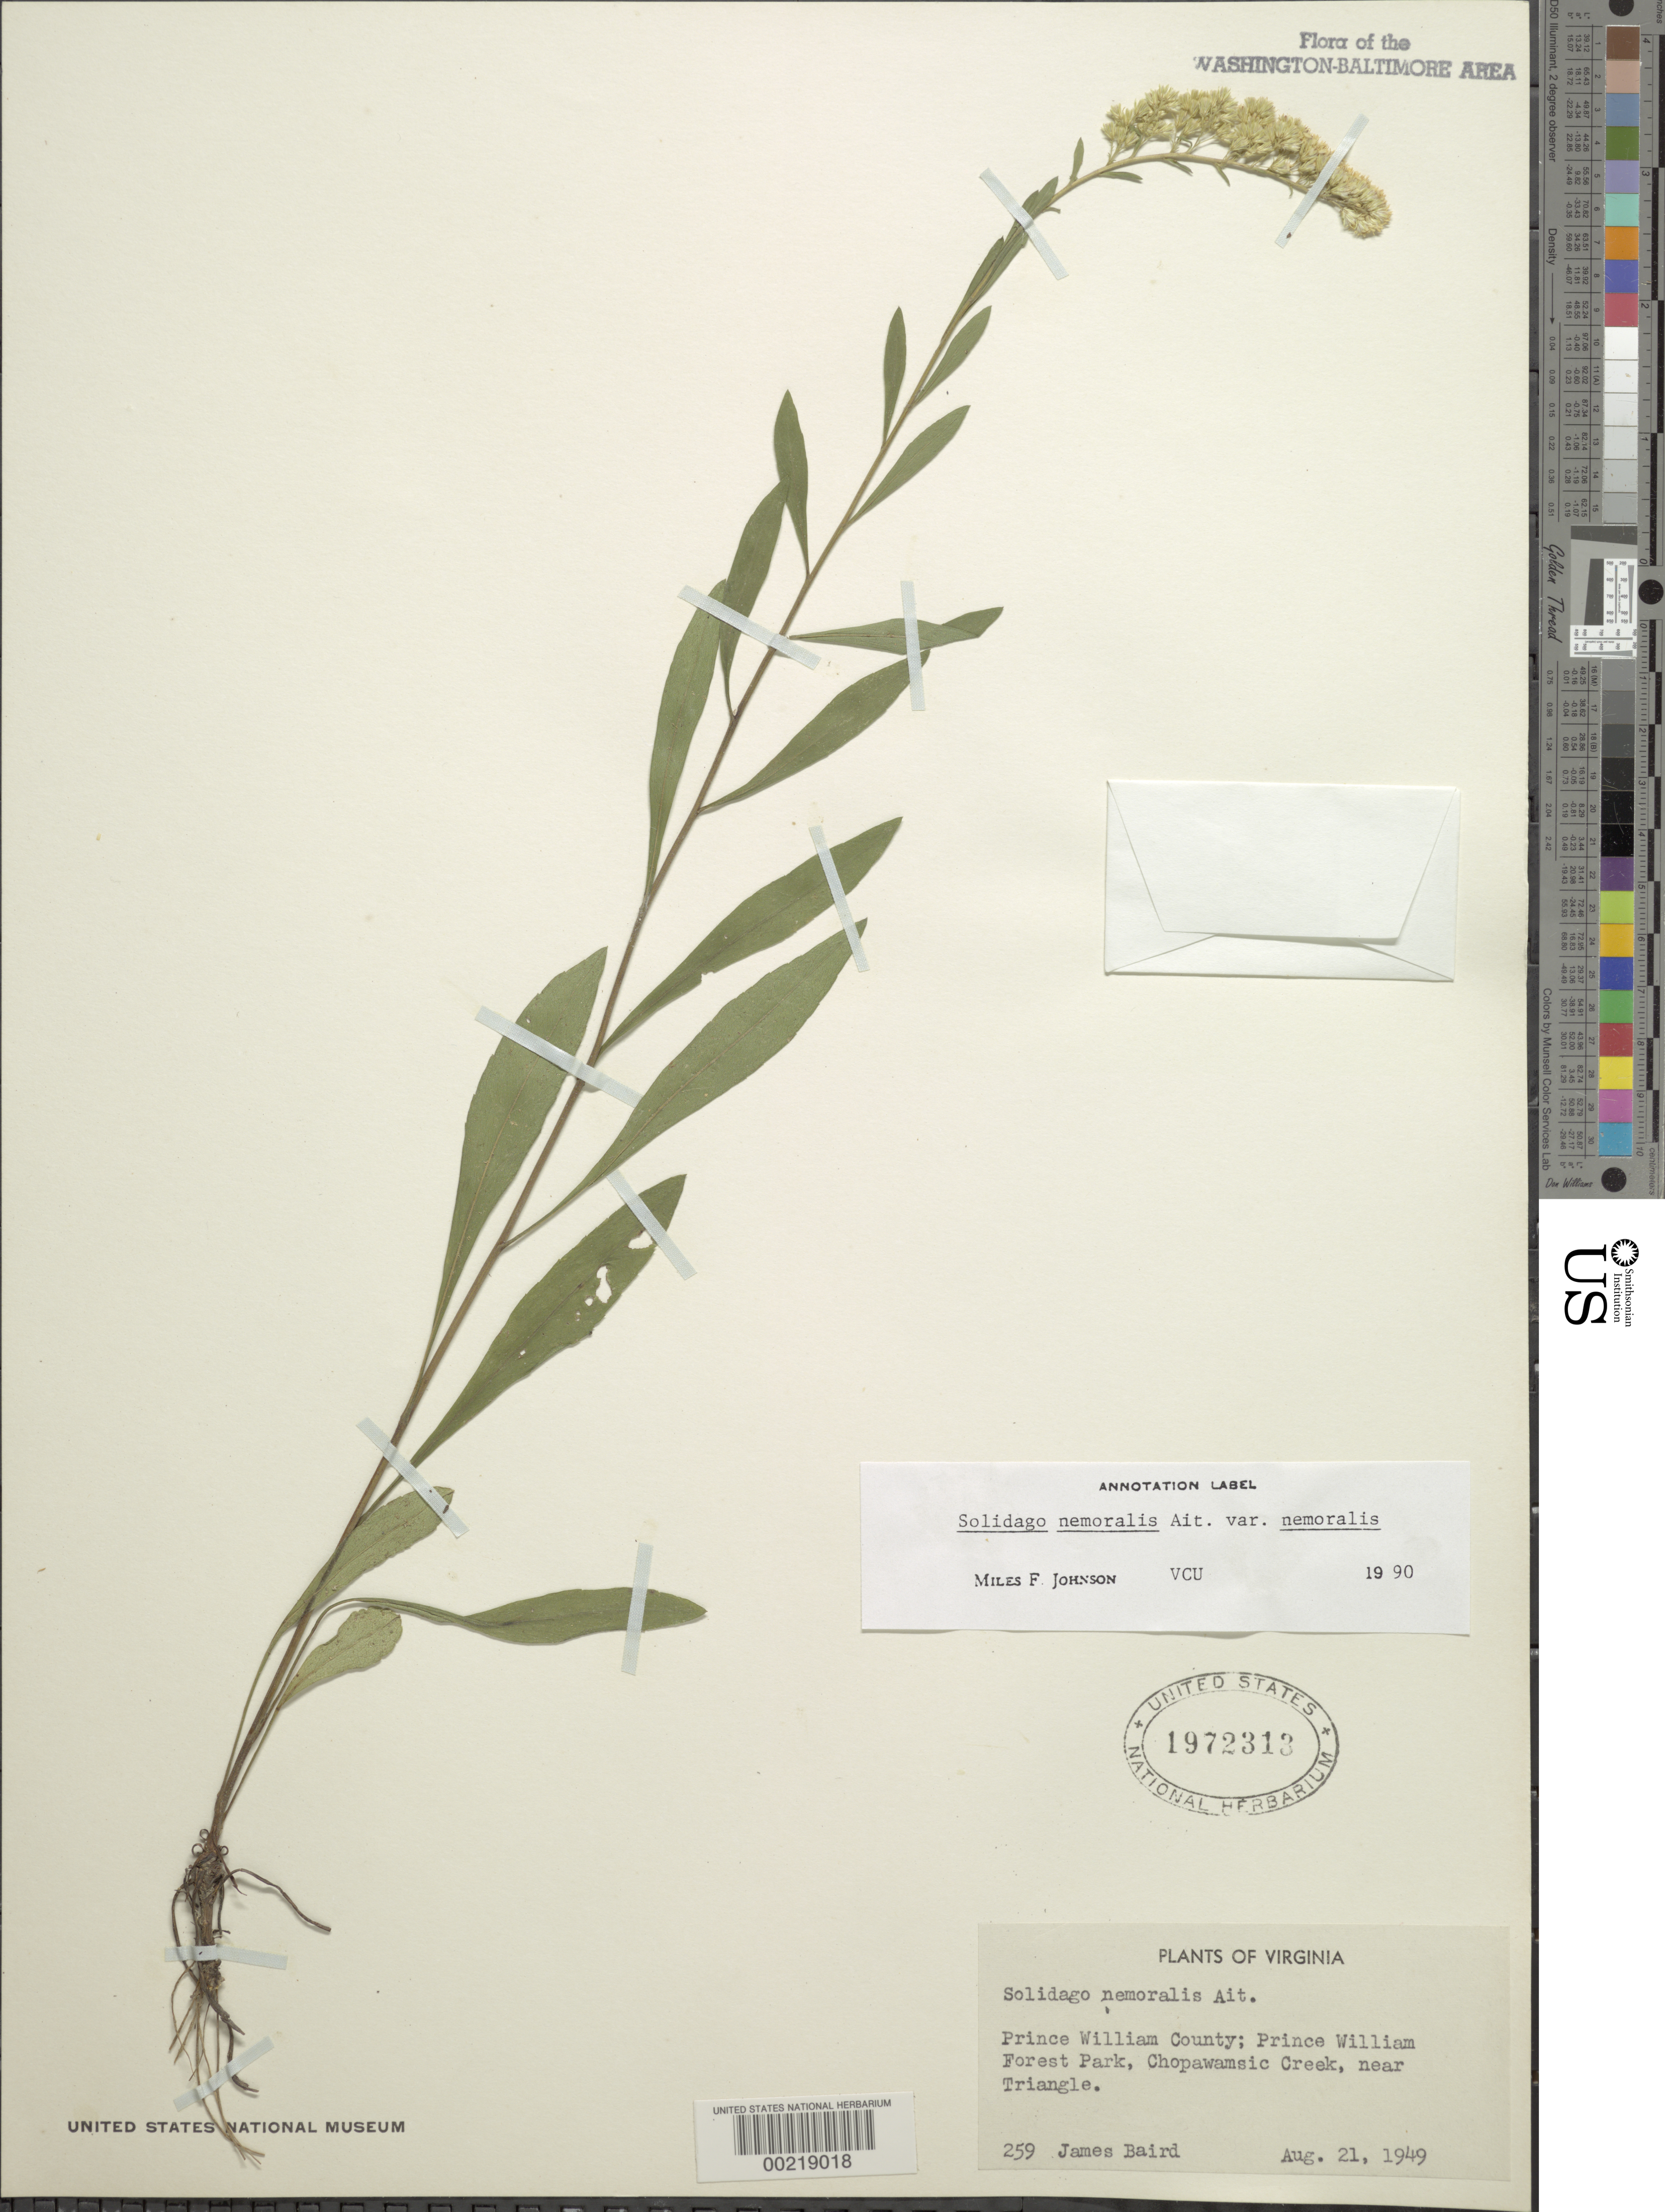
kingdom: Plantae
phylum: Tracheophyta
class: Magnoliopsida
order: Asterales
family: Asteraceae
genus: Solidago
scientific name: Solidago nemoralis var. nemoralis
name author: Aiton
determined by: Johnson, M. F.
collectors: J. Baird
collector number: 259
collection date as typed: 21 Aug 1949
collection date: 1949-08-21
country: United States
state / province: Virginia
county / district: Prince William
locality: Prince William Forest Park Chopawamsic Creek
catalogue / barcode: US 1972313